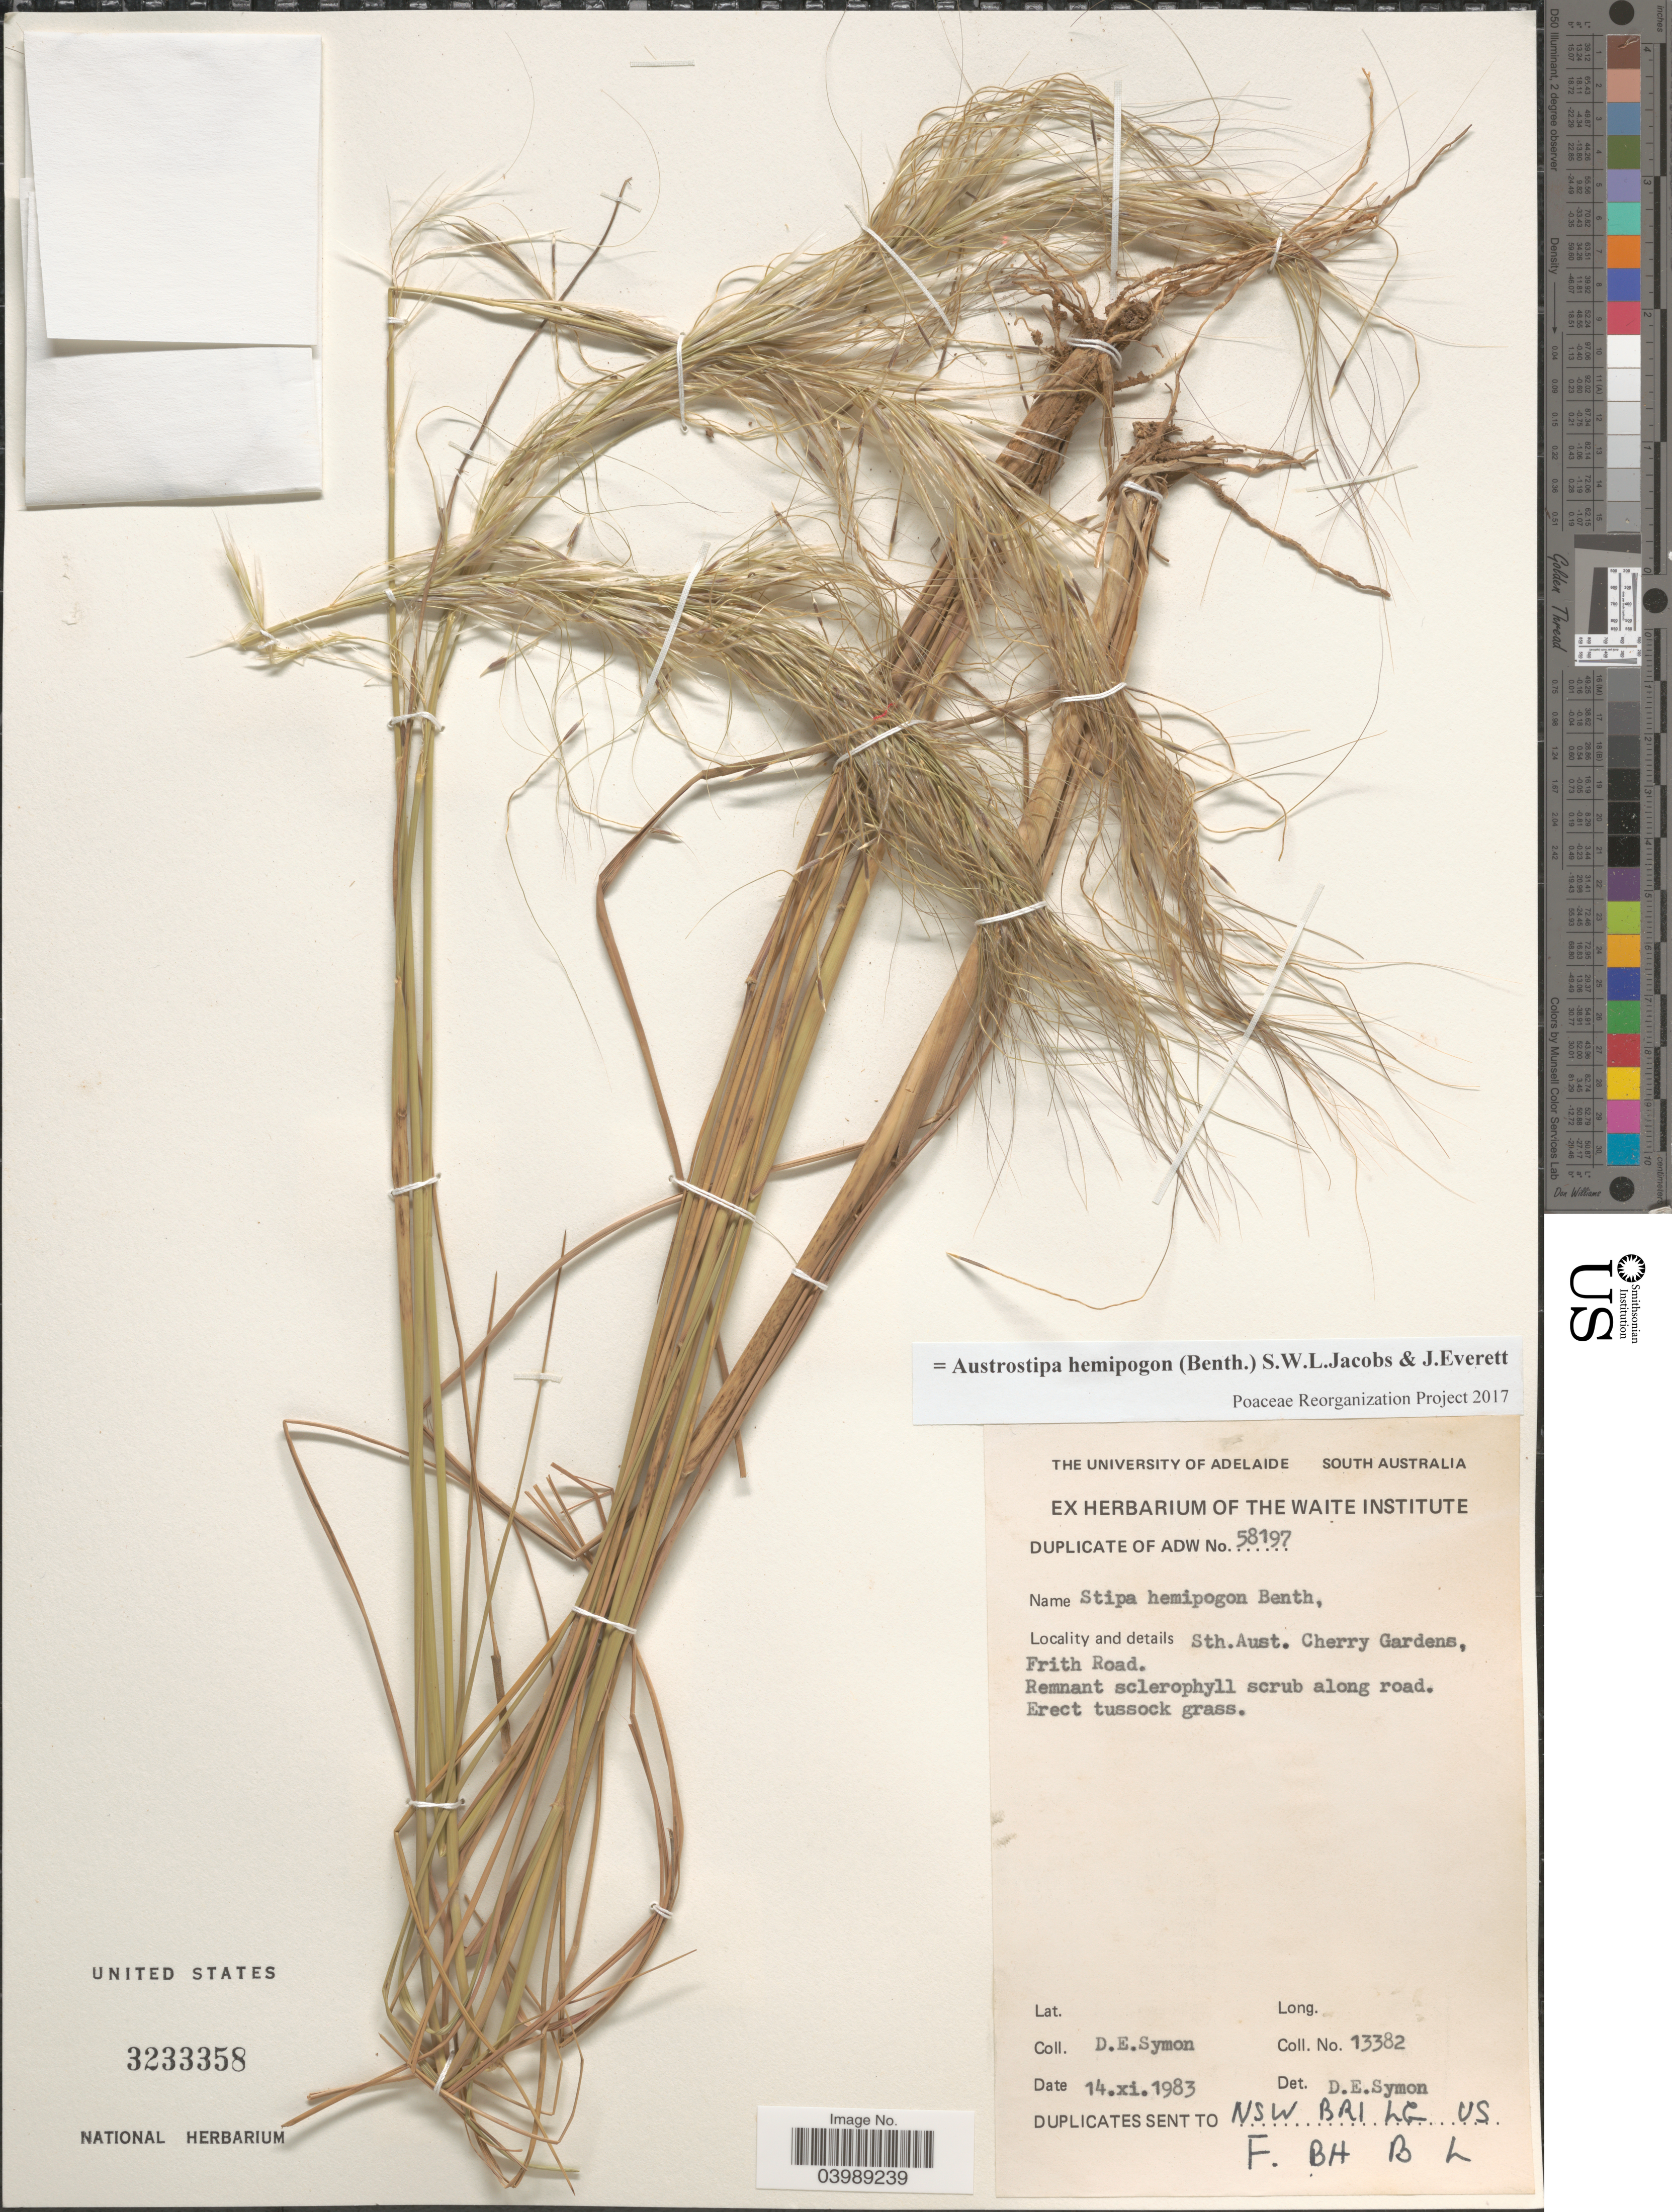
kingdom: Plantae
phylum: Tracheophyta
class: Liliopsida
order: Poales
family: Poaceae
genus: Austrostipa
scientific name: Austrostipa hemipogon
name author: (Benth.) S.W.L. Jacobs & J. Everett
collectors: D. Symon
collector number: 13382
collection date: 1983-11-14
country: Australia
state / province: South Australia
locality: Cherry Gardens, Frith Road.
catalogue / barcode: US 3233358